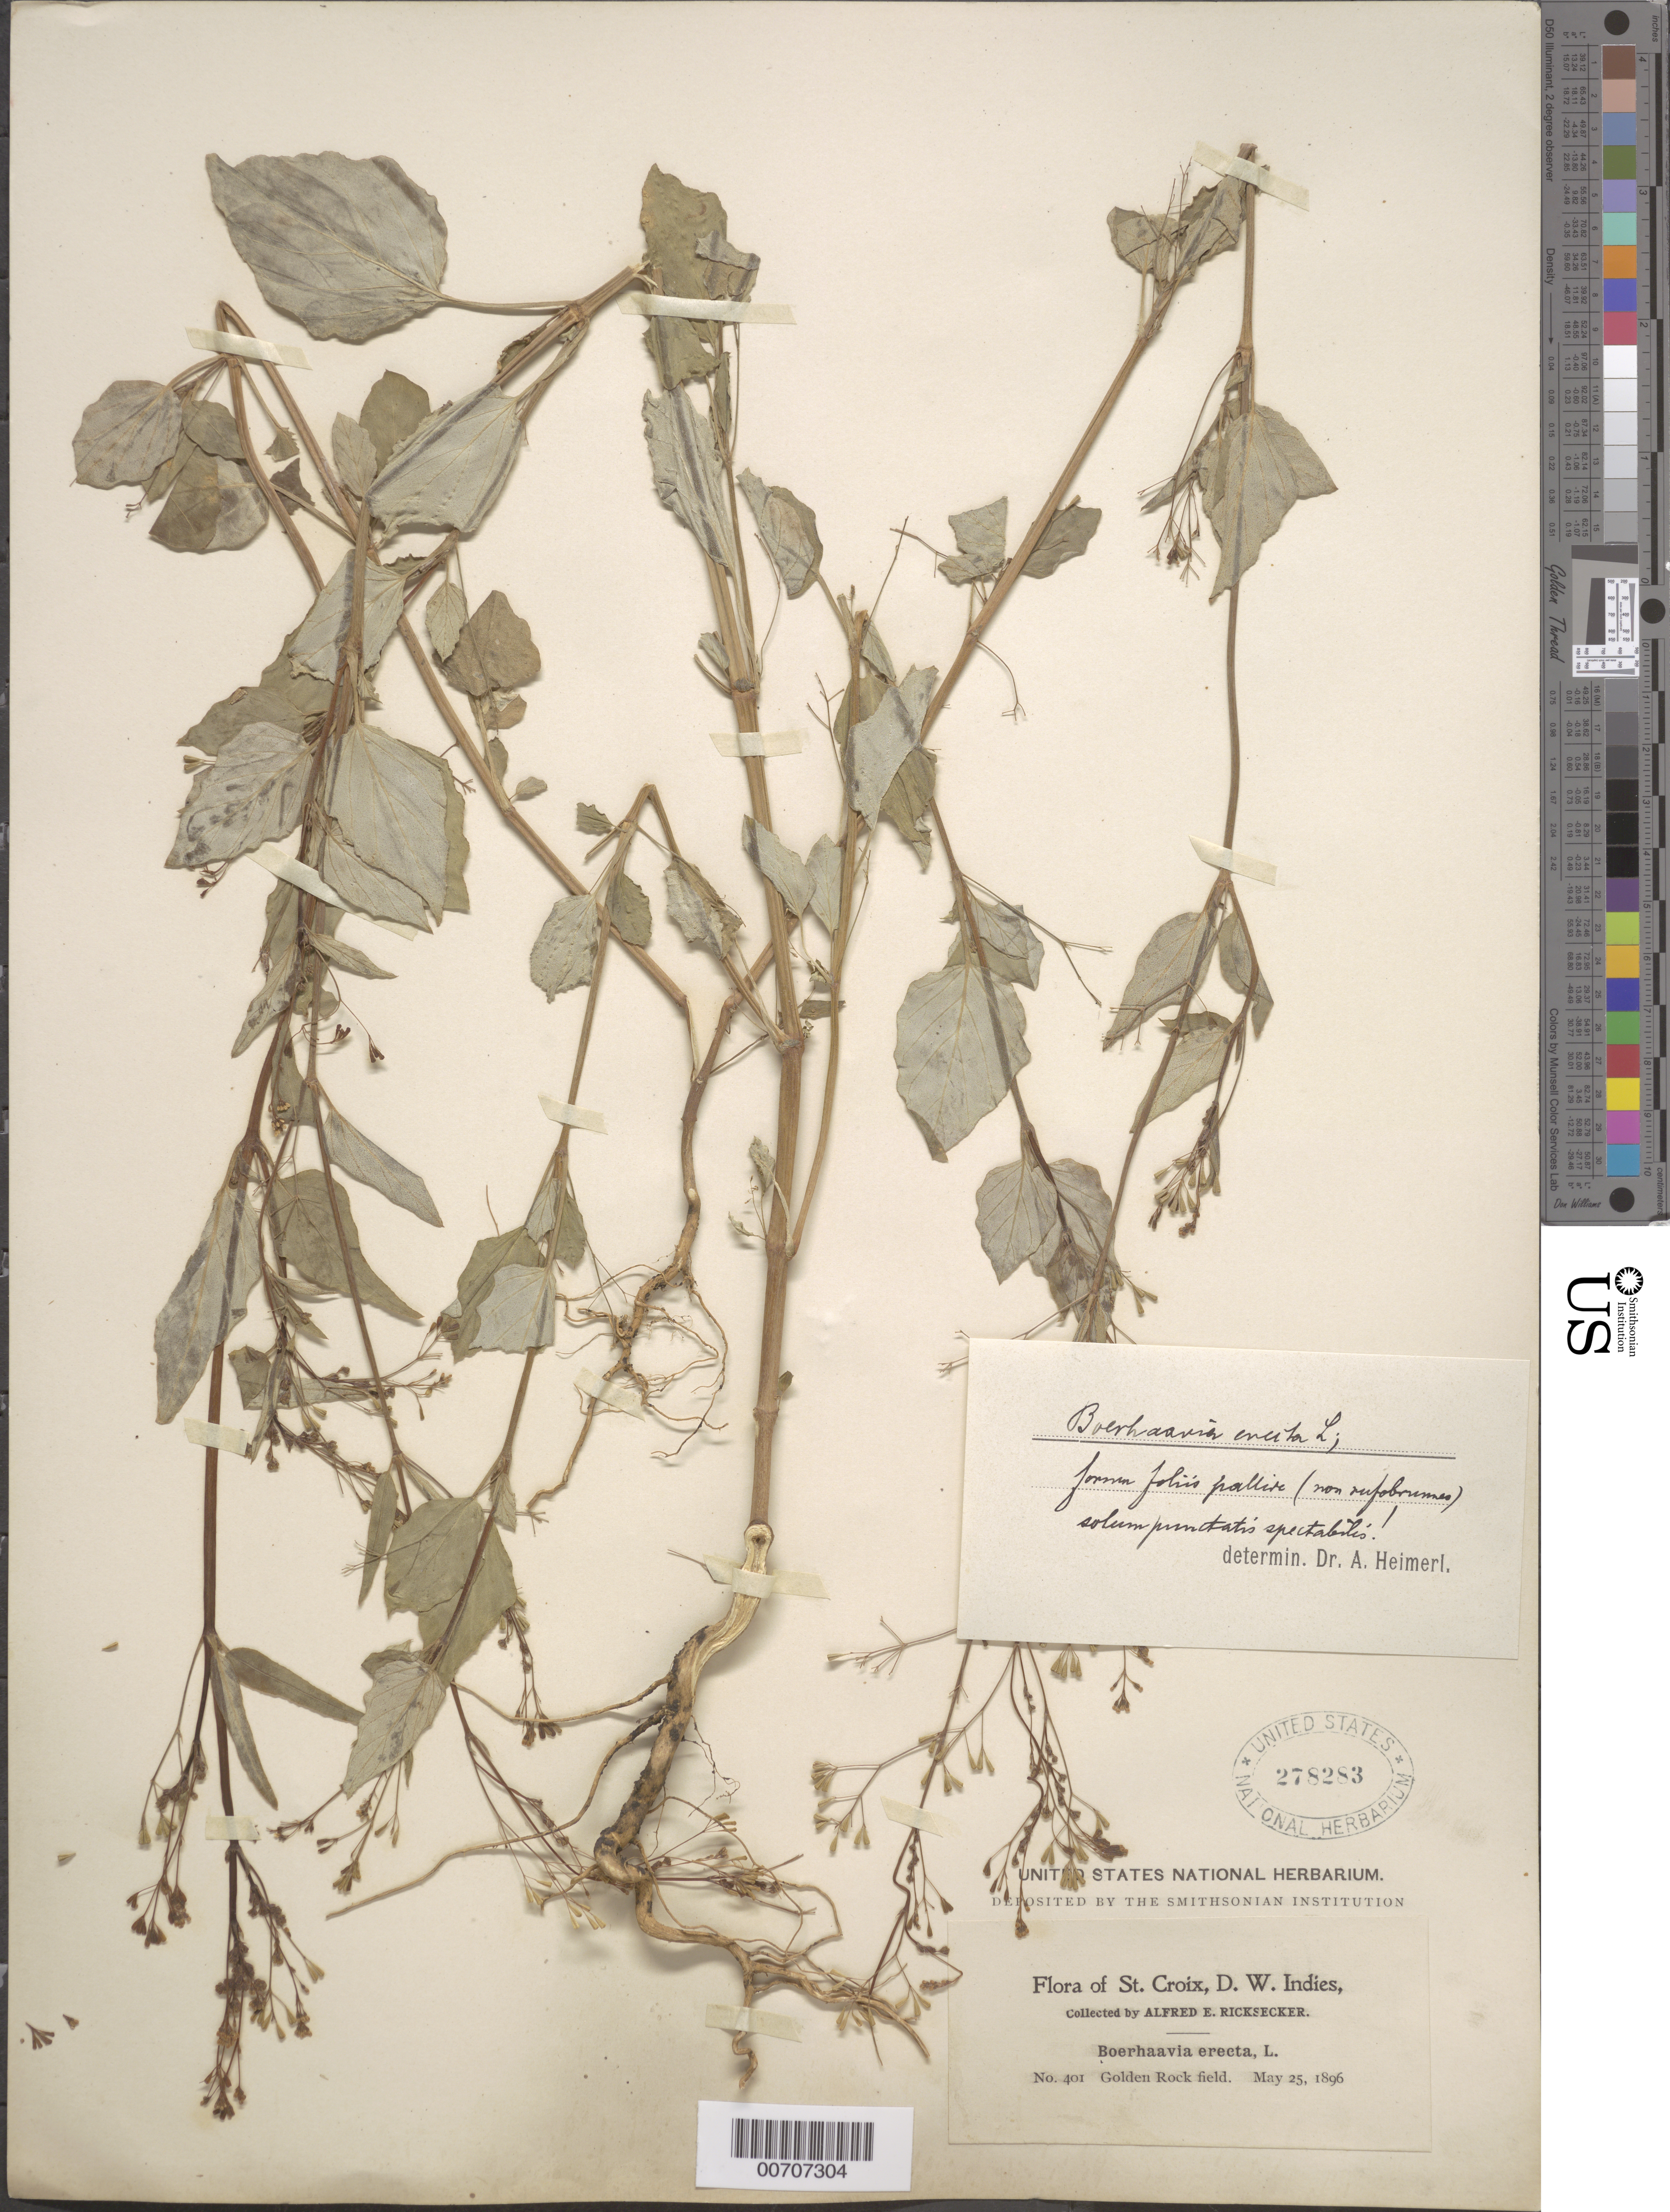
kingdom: Plantae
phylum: Tracheophyta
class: Magnoliopsida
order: Caryophyllales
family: Nyctaginaceae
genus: Boerhavia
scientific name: Boerhavia erecta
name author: L.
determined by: Heimerl, A.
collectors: A. E. Ricksecker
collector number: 401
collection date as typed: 25 May 1896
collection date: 1896-05-25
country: U.S. Virgin Islands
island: St. Croix Island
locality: Golden Rock Field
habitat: Field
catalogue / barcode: US 278283